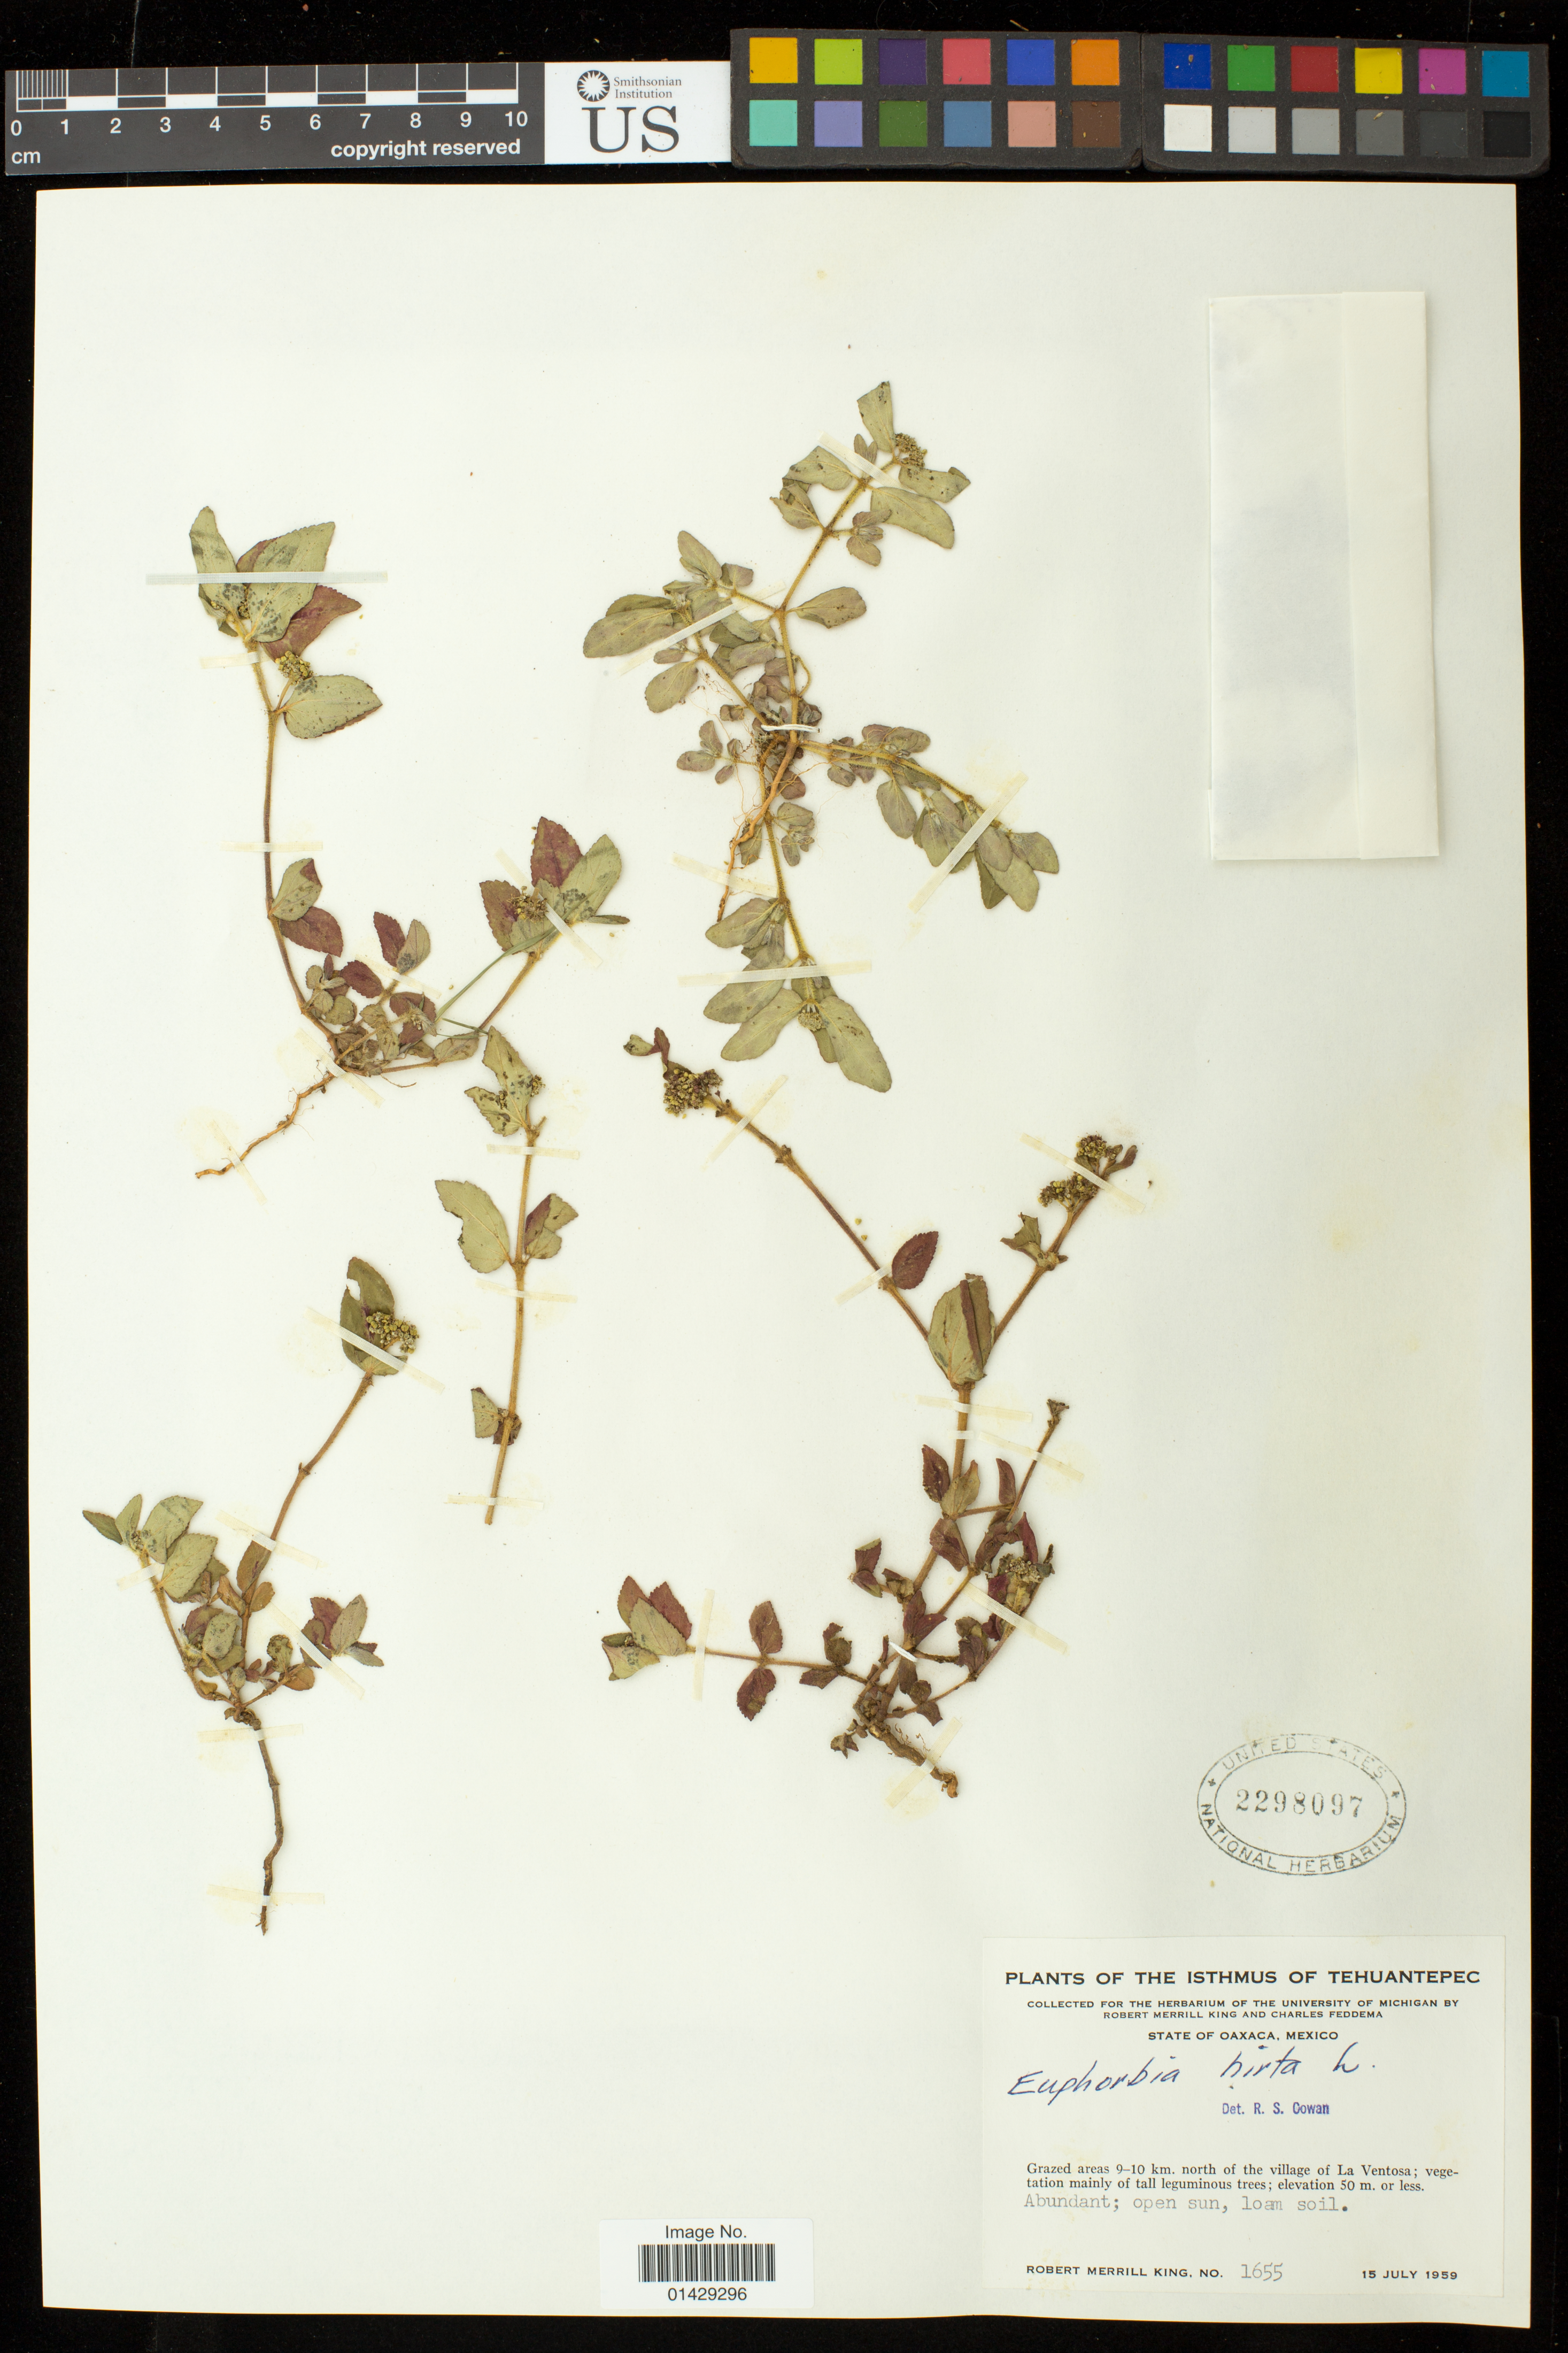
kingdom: Plantae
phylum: Tracheophyta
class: Magnoliopsida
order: Malpighiales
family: Euphorbiaceae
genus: Euphorbia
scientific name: Euphorbia hirta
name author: L.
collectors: R. M. King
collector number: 1655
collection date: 1959-07-15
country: Mexico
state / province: Oaxaca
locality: Grazed areas 9-10 km. north of the village of La Ventosa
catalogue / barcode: US 2298097